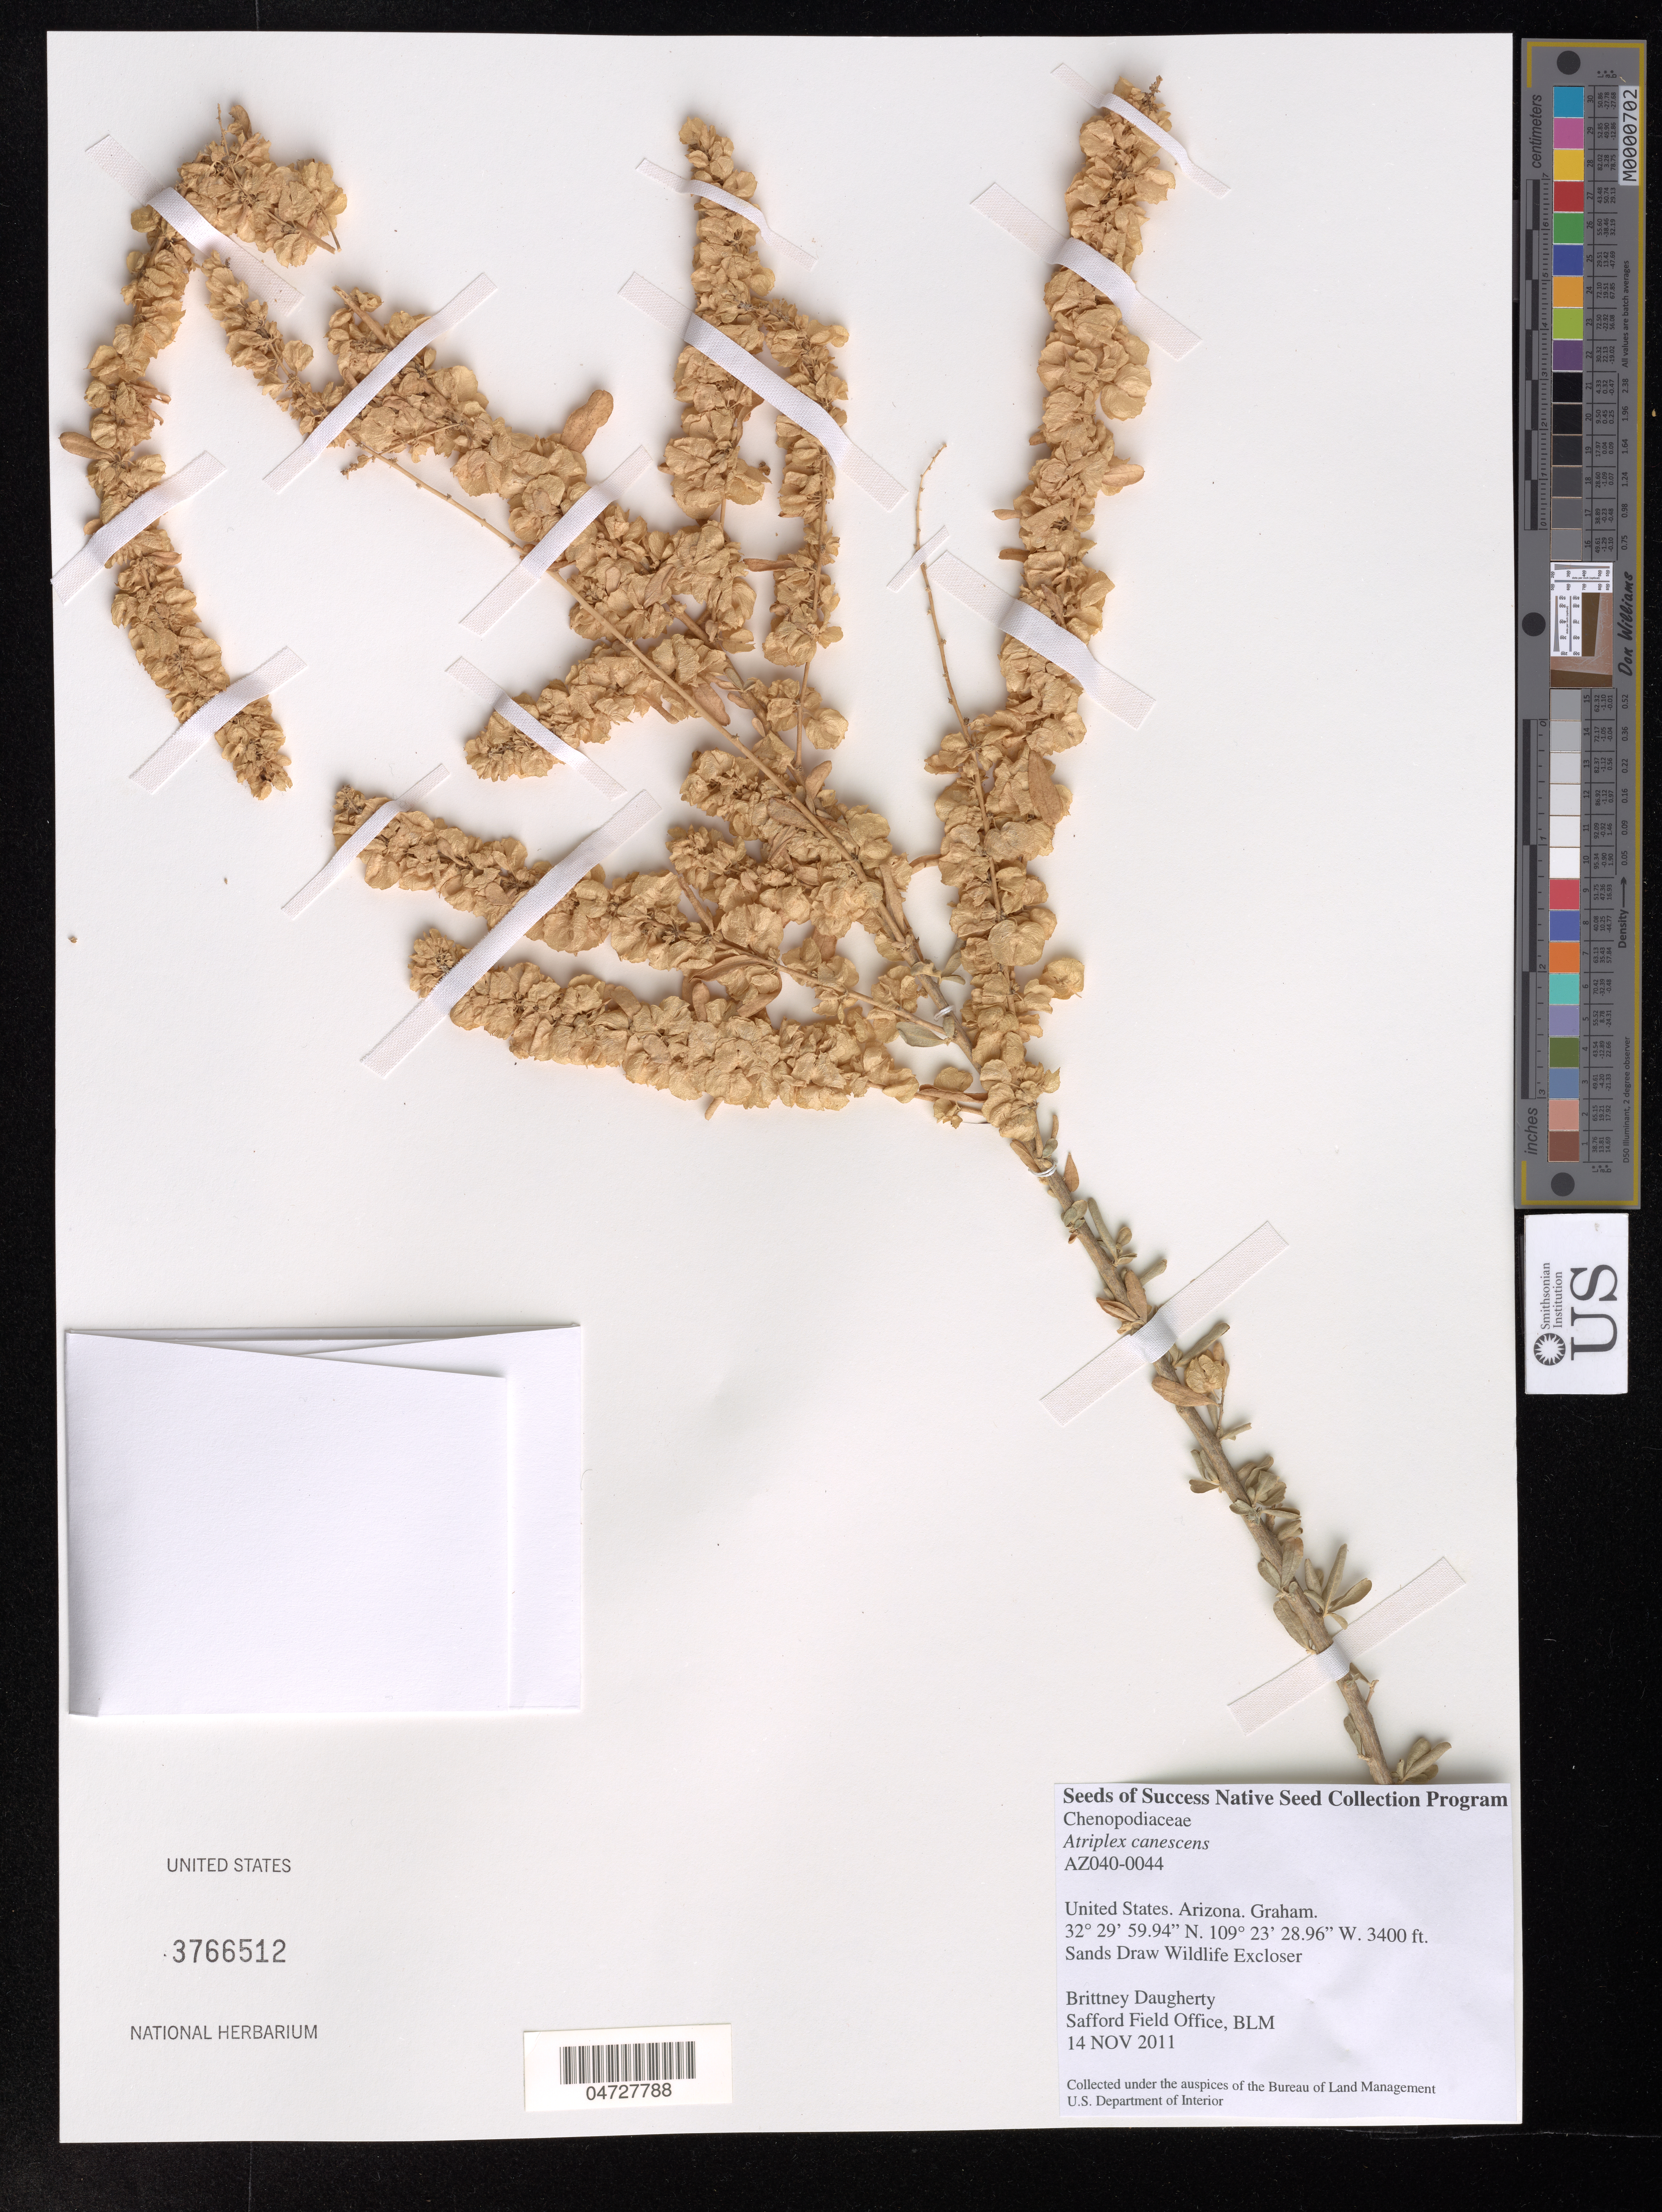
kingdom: Plantae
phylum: Tracheophyta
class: Magnoliopsida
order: Caryophyllales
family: Amaranthaceae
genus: Atriplex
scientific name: Atriplex canescens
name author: (Pursh) Nutt.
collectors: B. Daugherty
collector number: AZ040-0044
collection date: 2011-11-14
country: United States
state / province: Arizona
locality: Graham. Sands Draw Wildlife Excloser.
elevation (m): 1036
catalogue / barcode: US 3766512